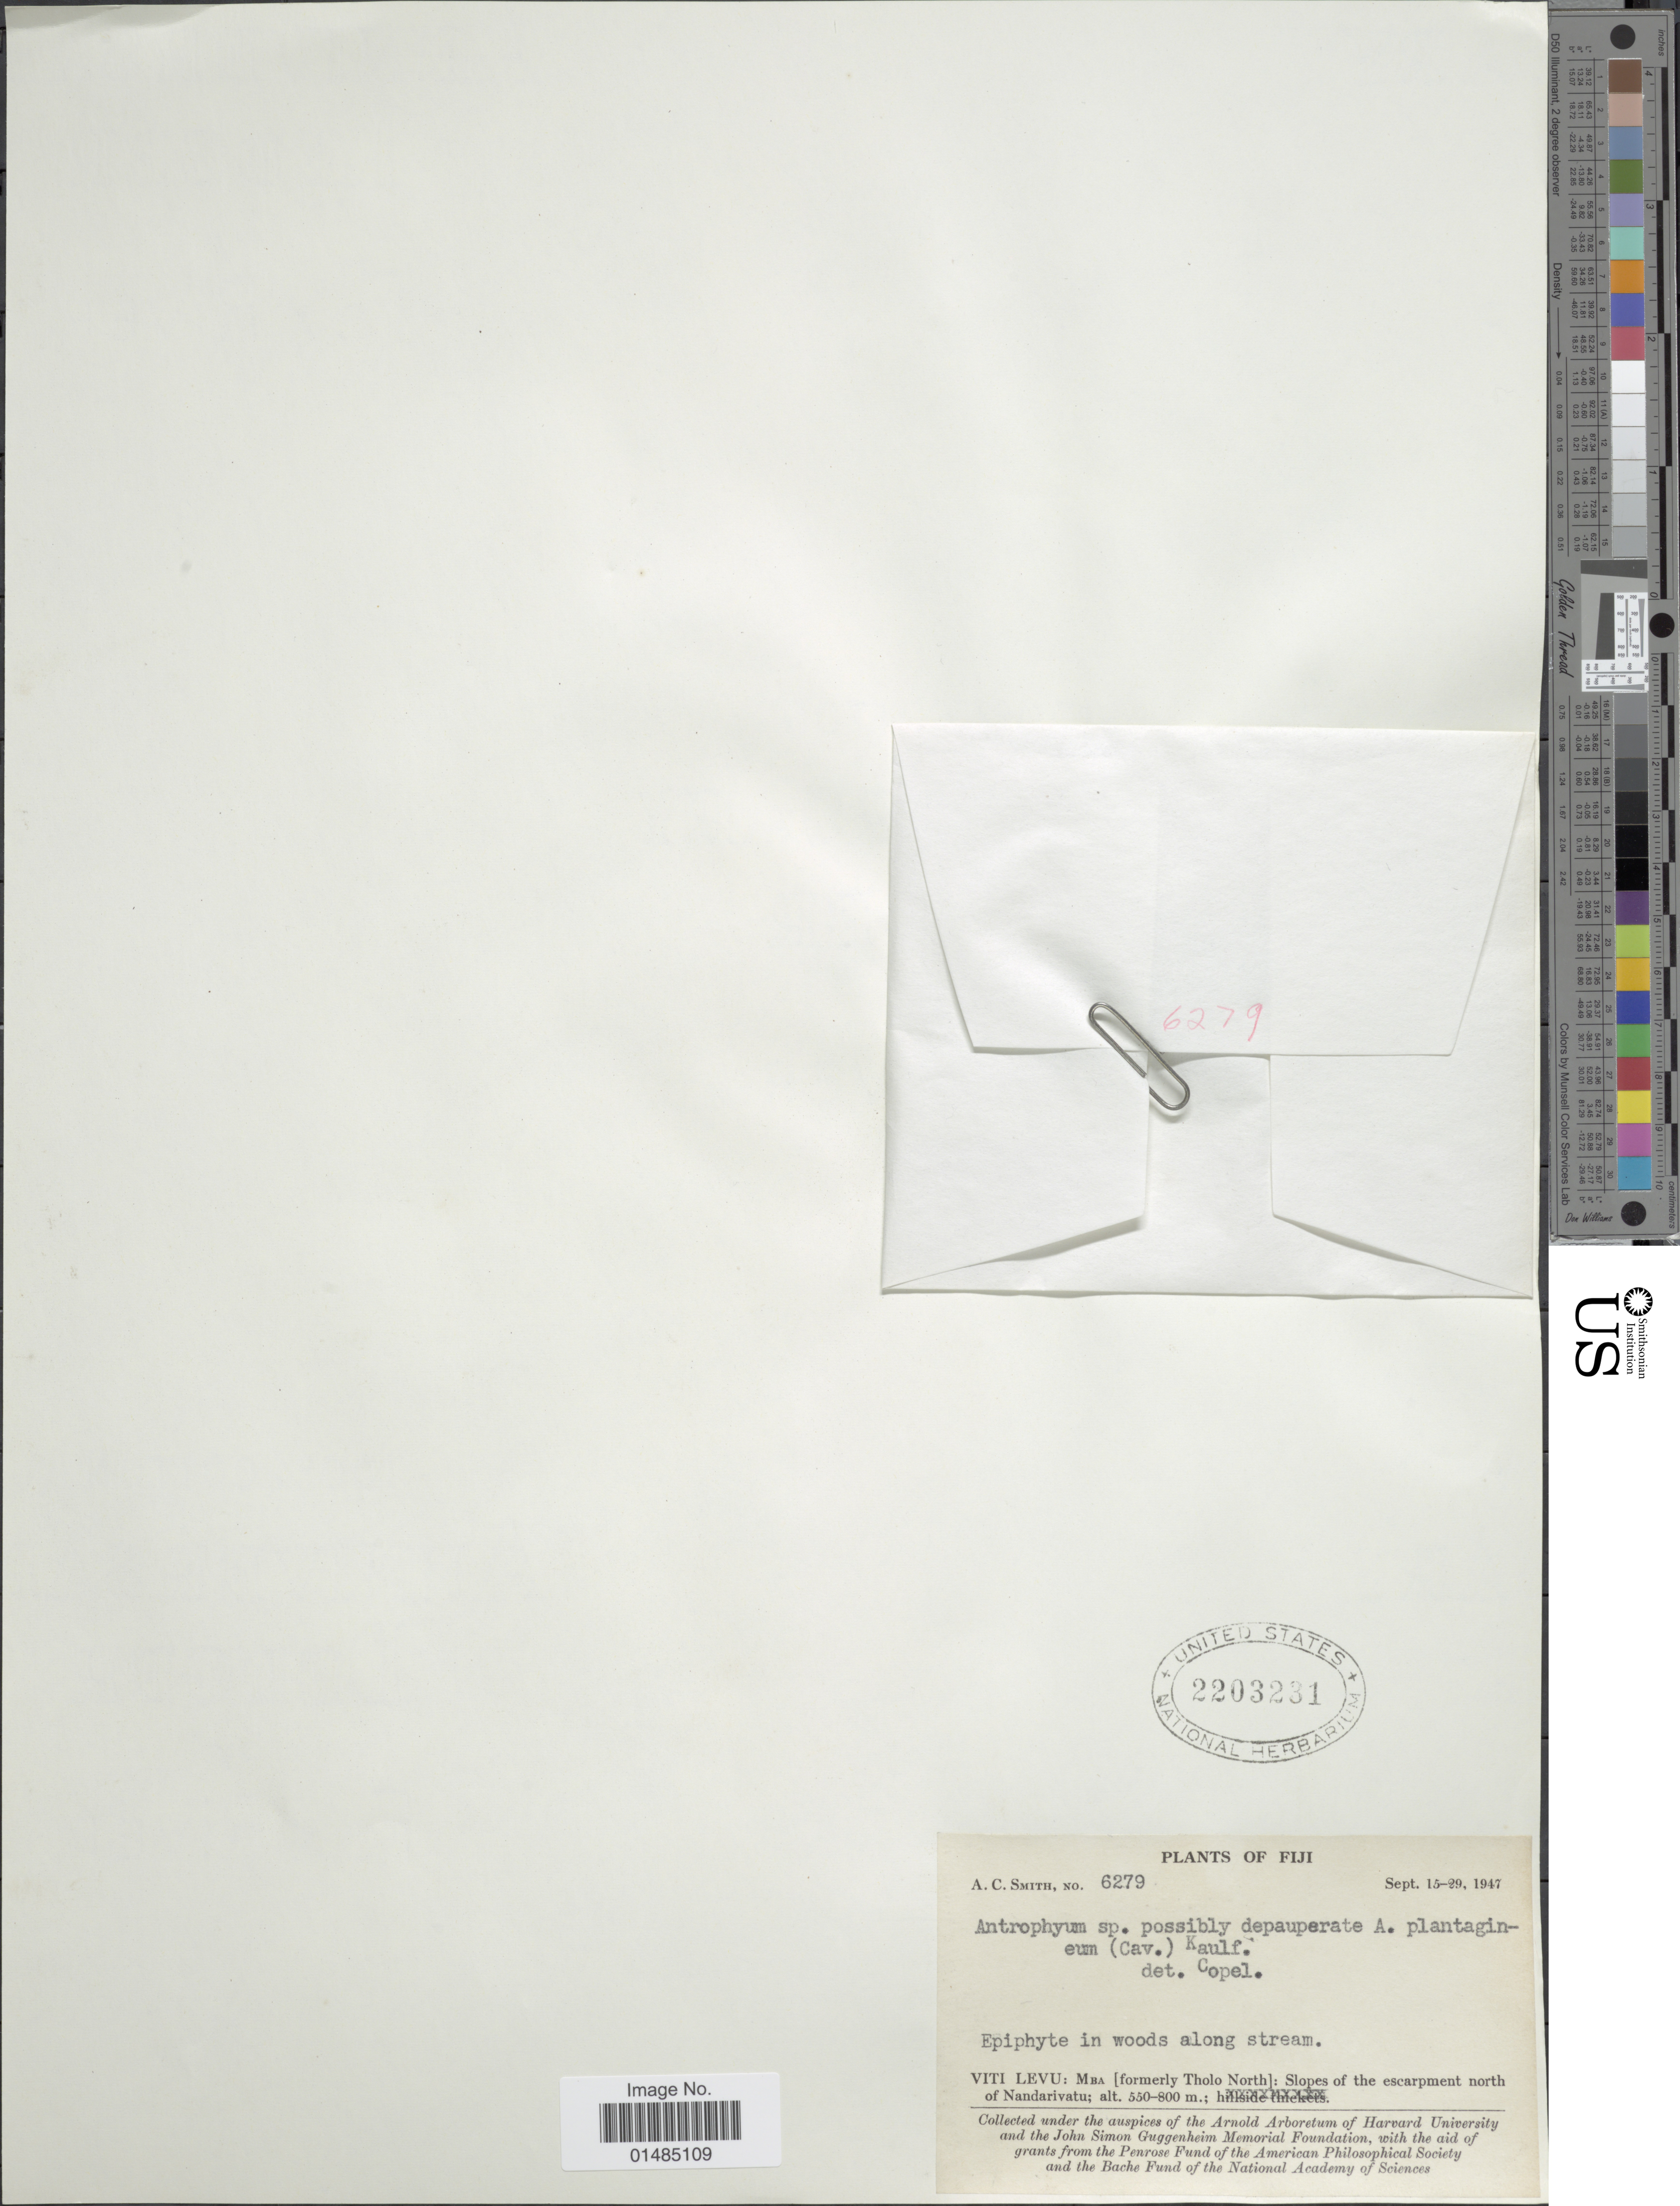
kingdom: Plantae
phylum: Tracheophyta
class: Polypodiopsida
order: Polypodiales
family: Pteridaceae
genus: Antrophyum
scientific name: Antrophyum plantagineum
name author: (Cav.) Kaulf.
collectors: A. C. Smith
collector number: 6279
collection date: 1947-09-15/1947-09-29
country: Fiji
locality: Fiji, Viti Levu: Mba [formerly Tholo North]: Slopes of the escarpment north of Nandarivatu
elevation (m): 550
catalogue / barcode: US 2203231